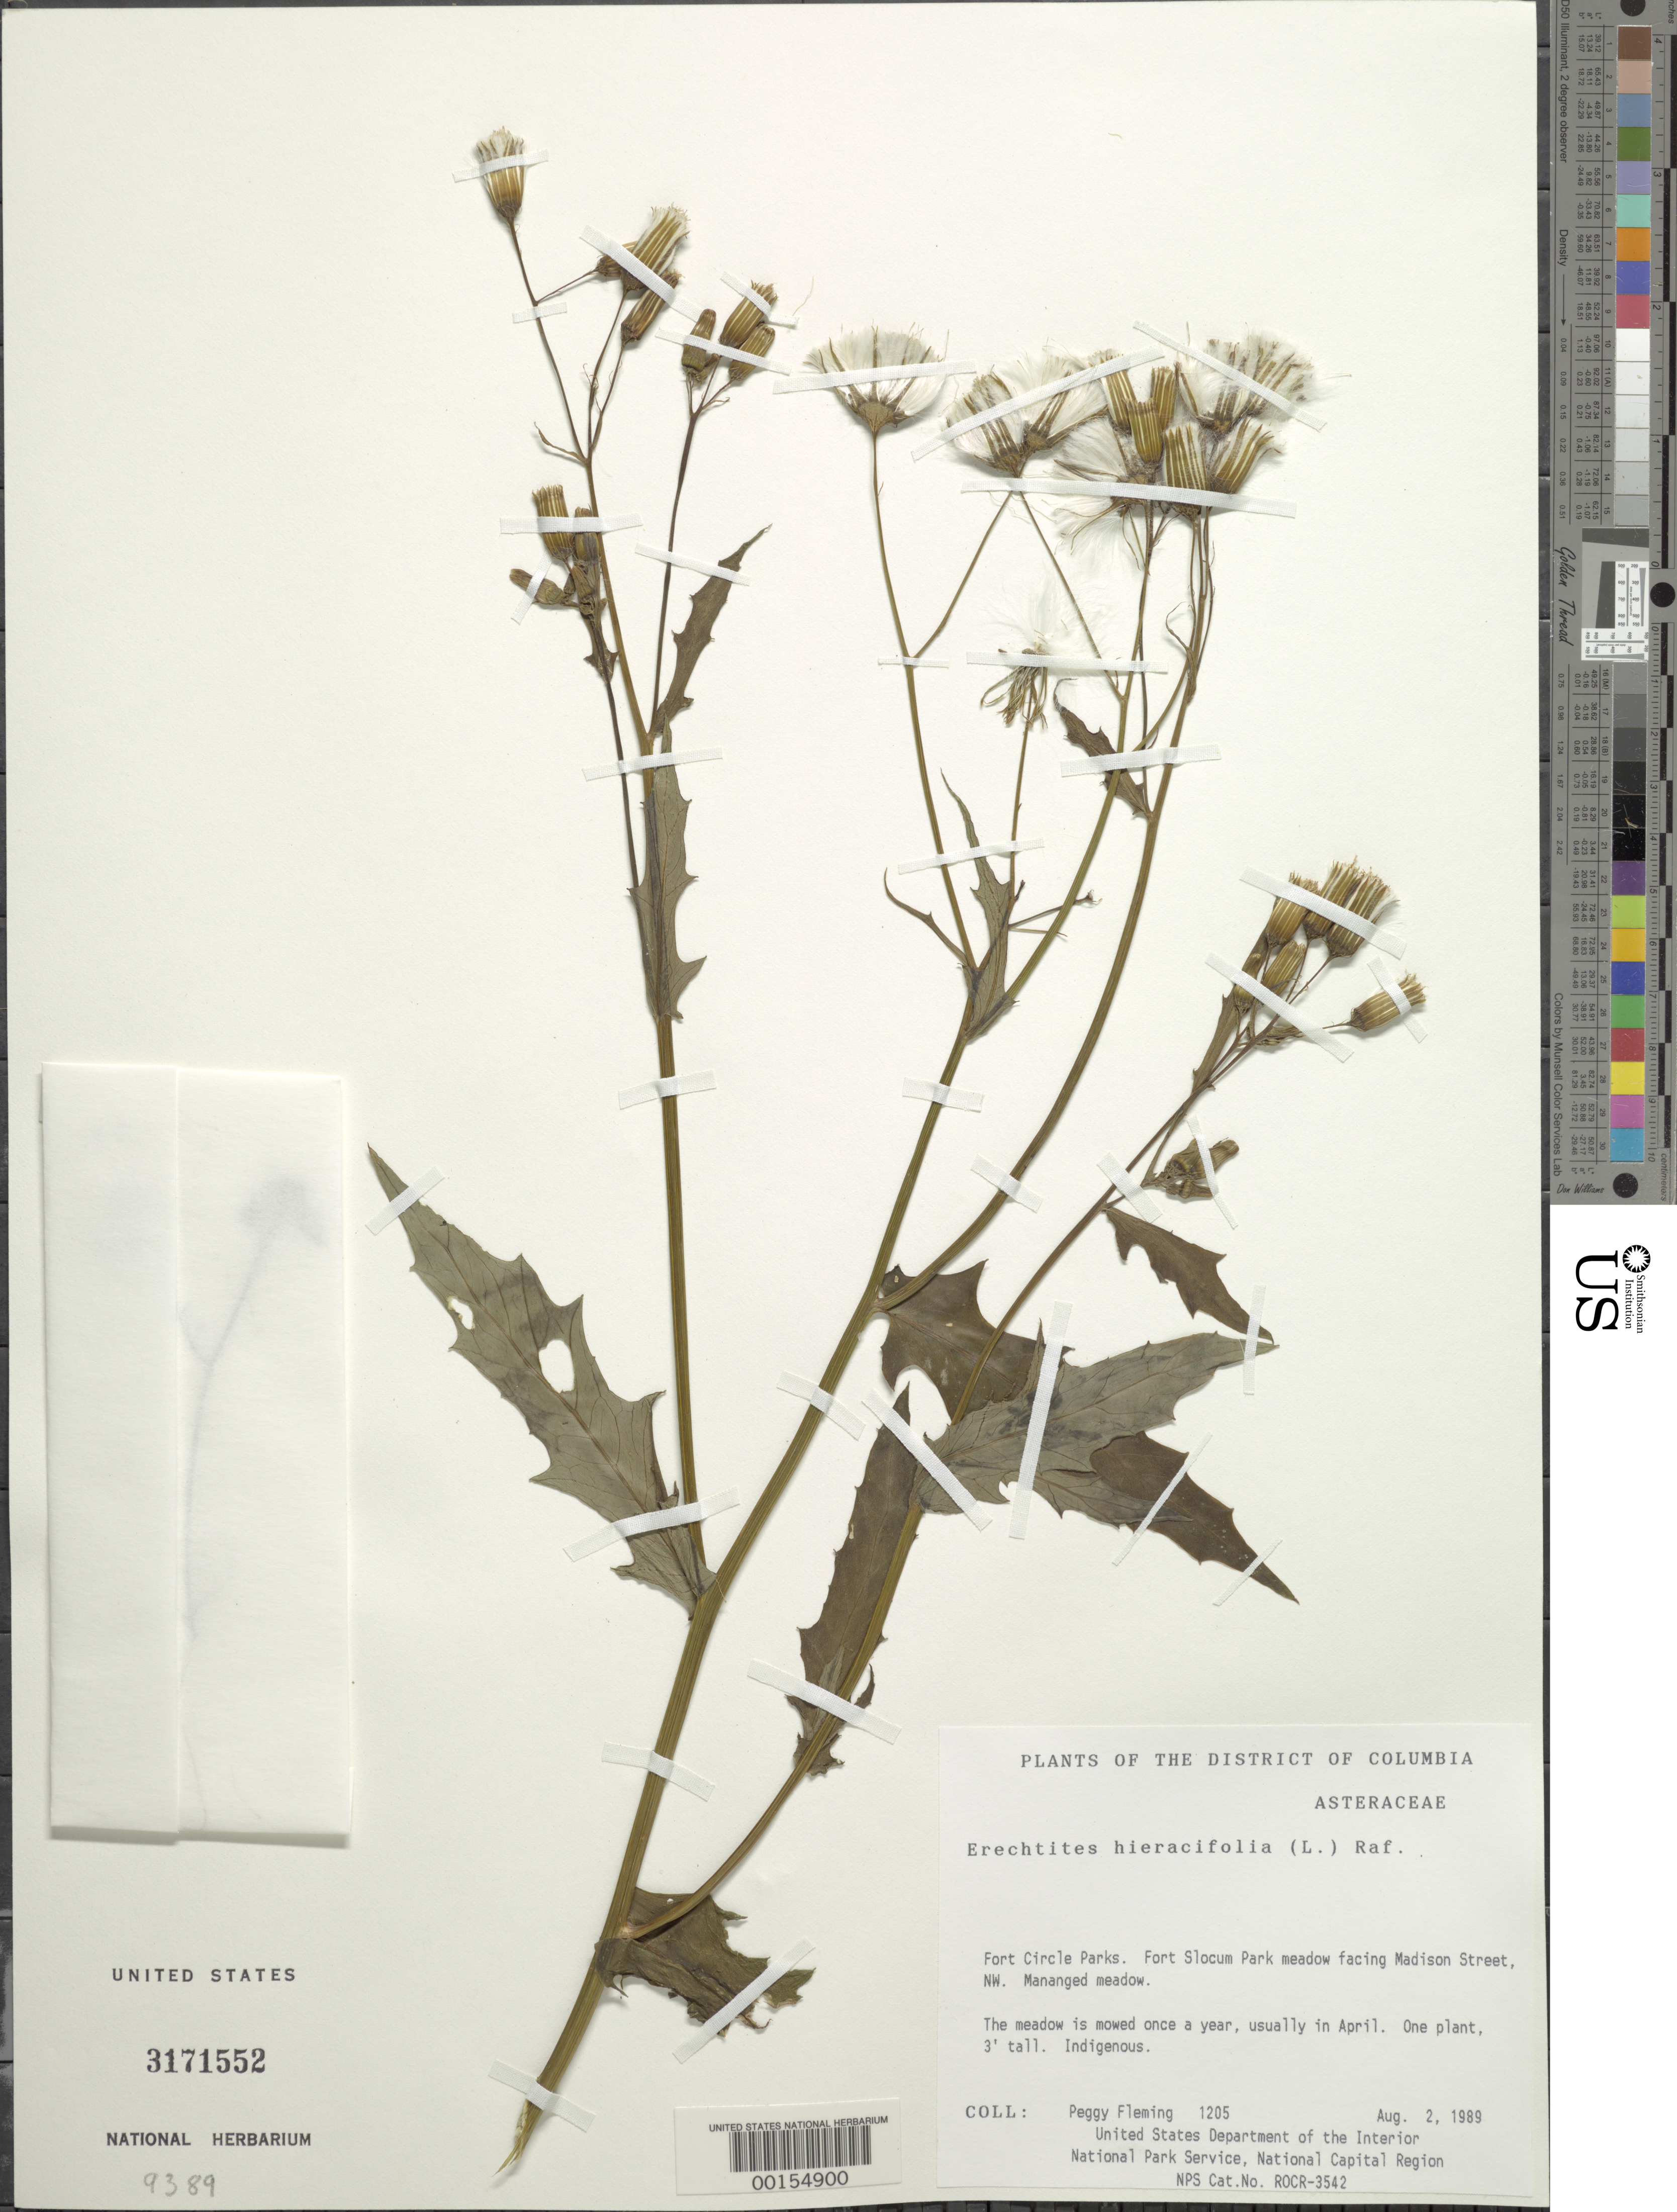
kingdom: Plantae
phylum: Tracheophyta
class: Magnoliopsida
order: Asterales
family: Asteraceae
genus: Erechtites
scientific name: Erechtites hieraciifolius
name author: (L.) Raf. ex DC.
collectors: P. Fleming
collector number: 1205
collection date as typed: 02 Aug 1989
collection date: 1989-08-02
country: United States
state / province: District of Columbia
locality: Fort Circle Parks, Fort Slocum Park meadow facing Madison Street, NW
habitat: Managed meadow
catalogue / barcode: US 3171552